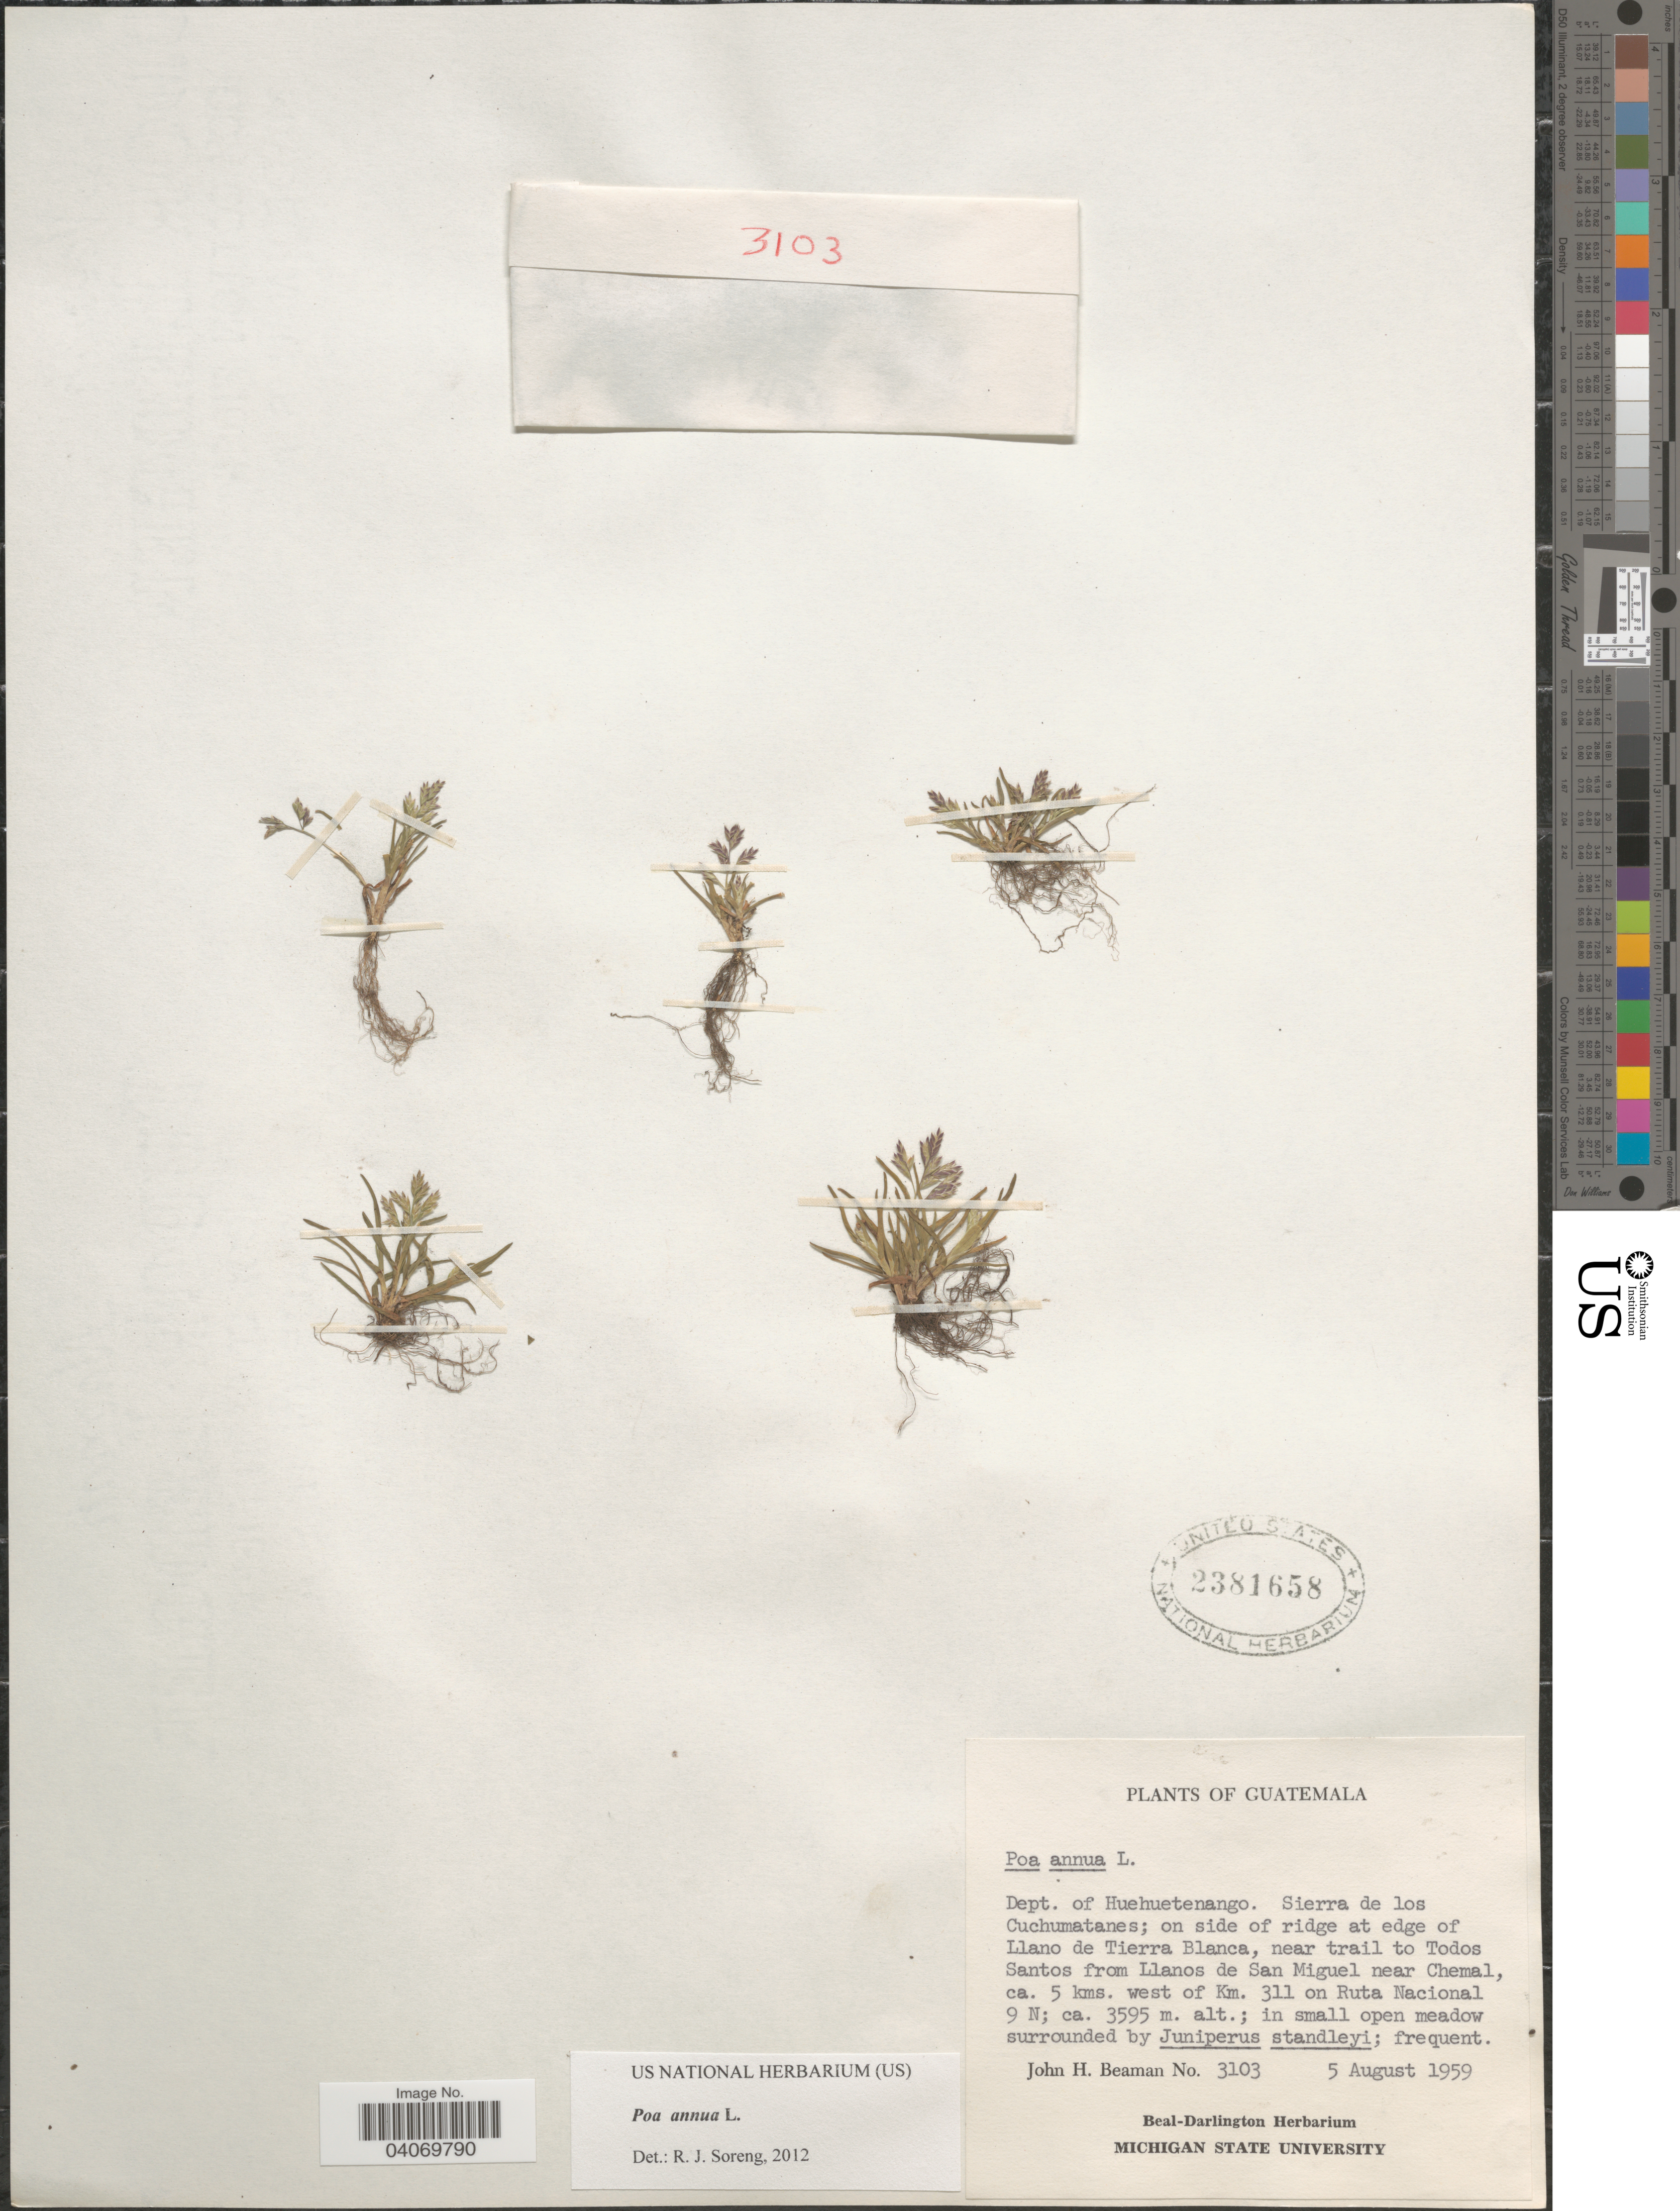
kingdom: Plantae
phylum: Tracheophyta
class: Liliopsida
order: Poales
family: Poaceae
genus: Poa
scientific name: Poa annua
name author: L.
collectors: J. H. Beaman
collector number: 3103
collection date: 1959-08-05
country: Guatemala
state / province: Huehuetenango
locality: Dept. of Huehuetenango. Sierra de los Cuchumatanes; on side of ridge at edge of Llano de Tierra Blanca, near trail to Todos Santos from Llanos de San Miguel near Chemal, ca. 5 kms. west of Km. 311 on Ruta Nacional 9 n.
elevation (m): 3595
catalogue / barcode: US 2381658